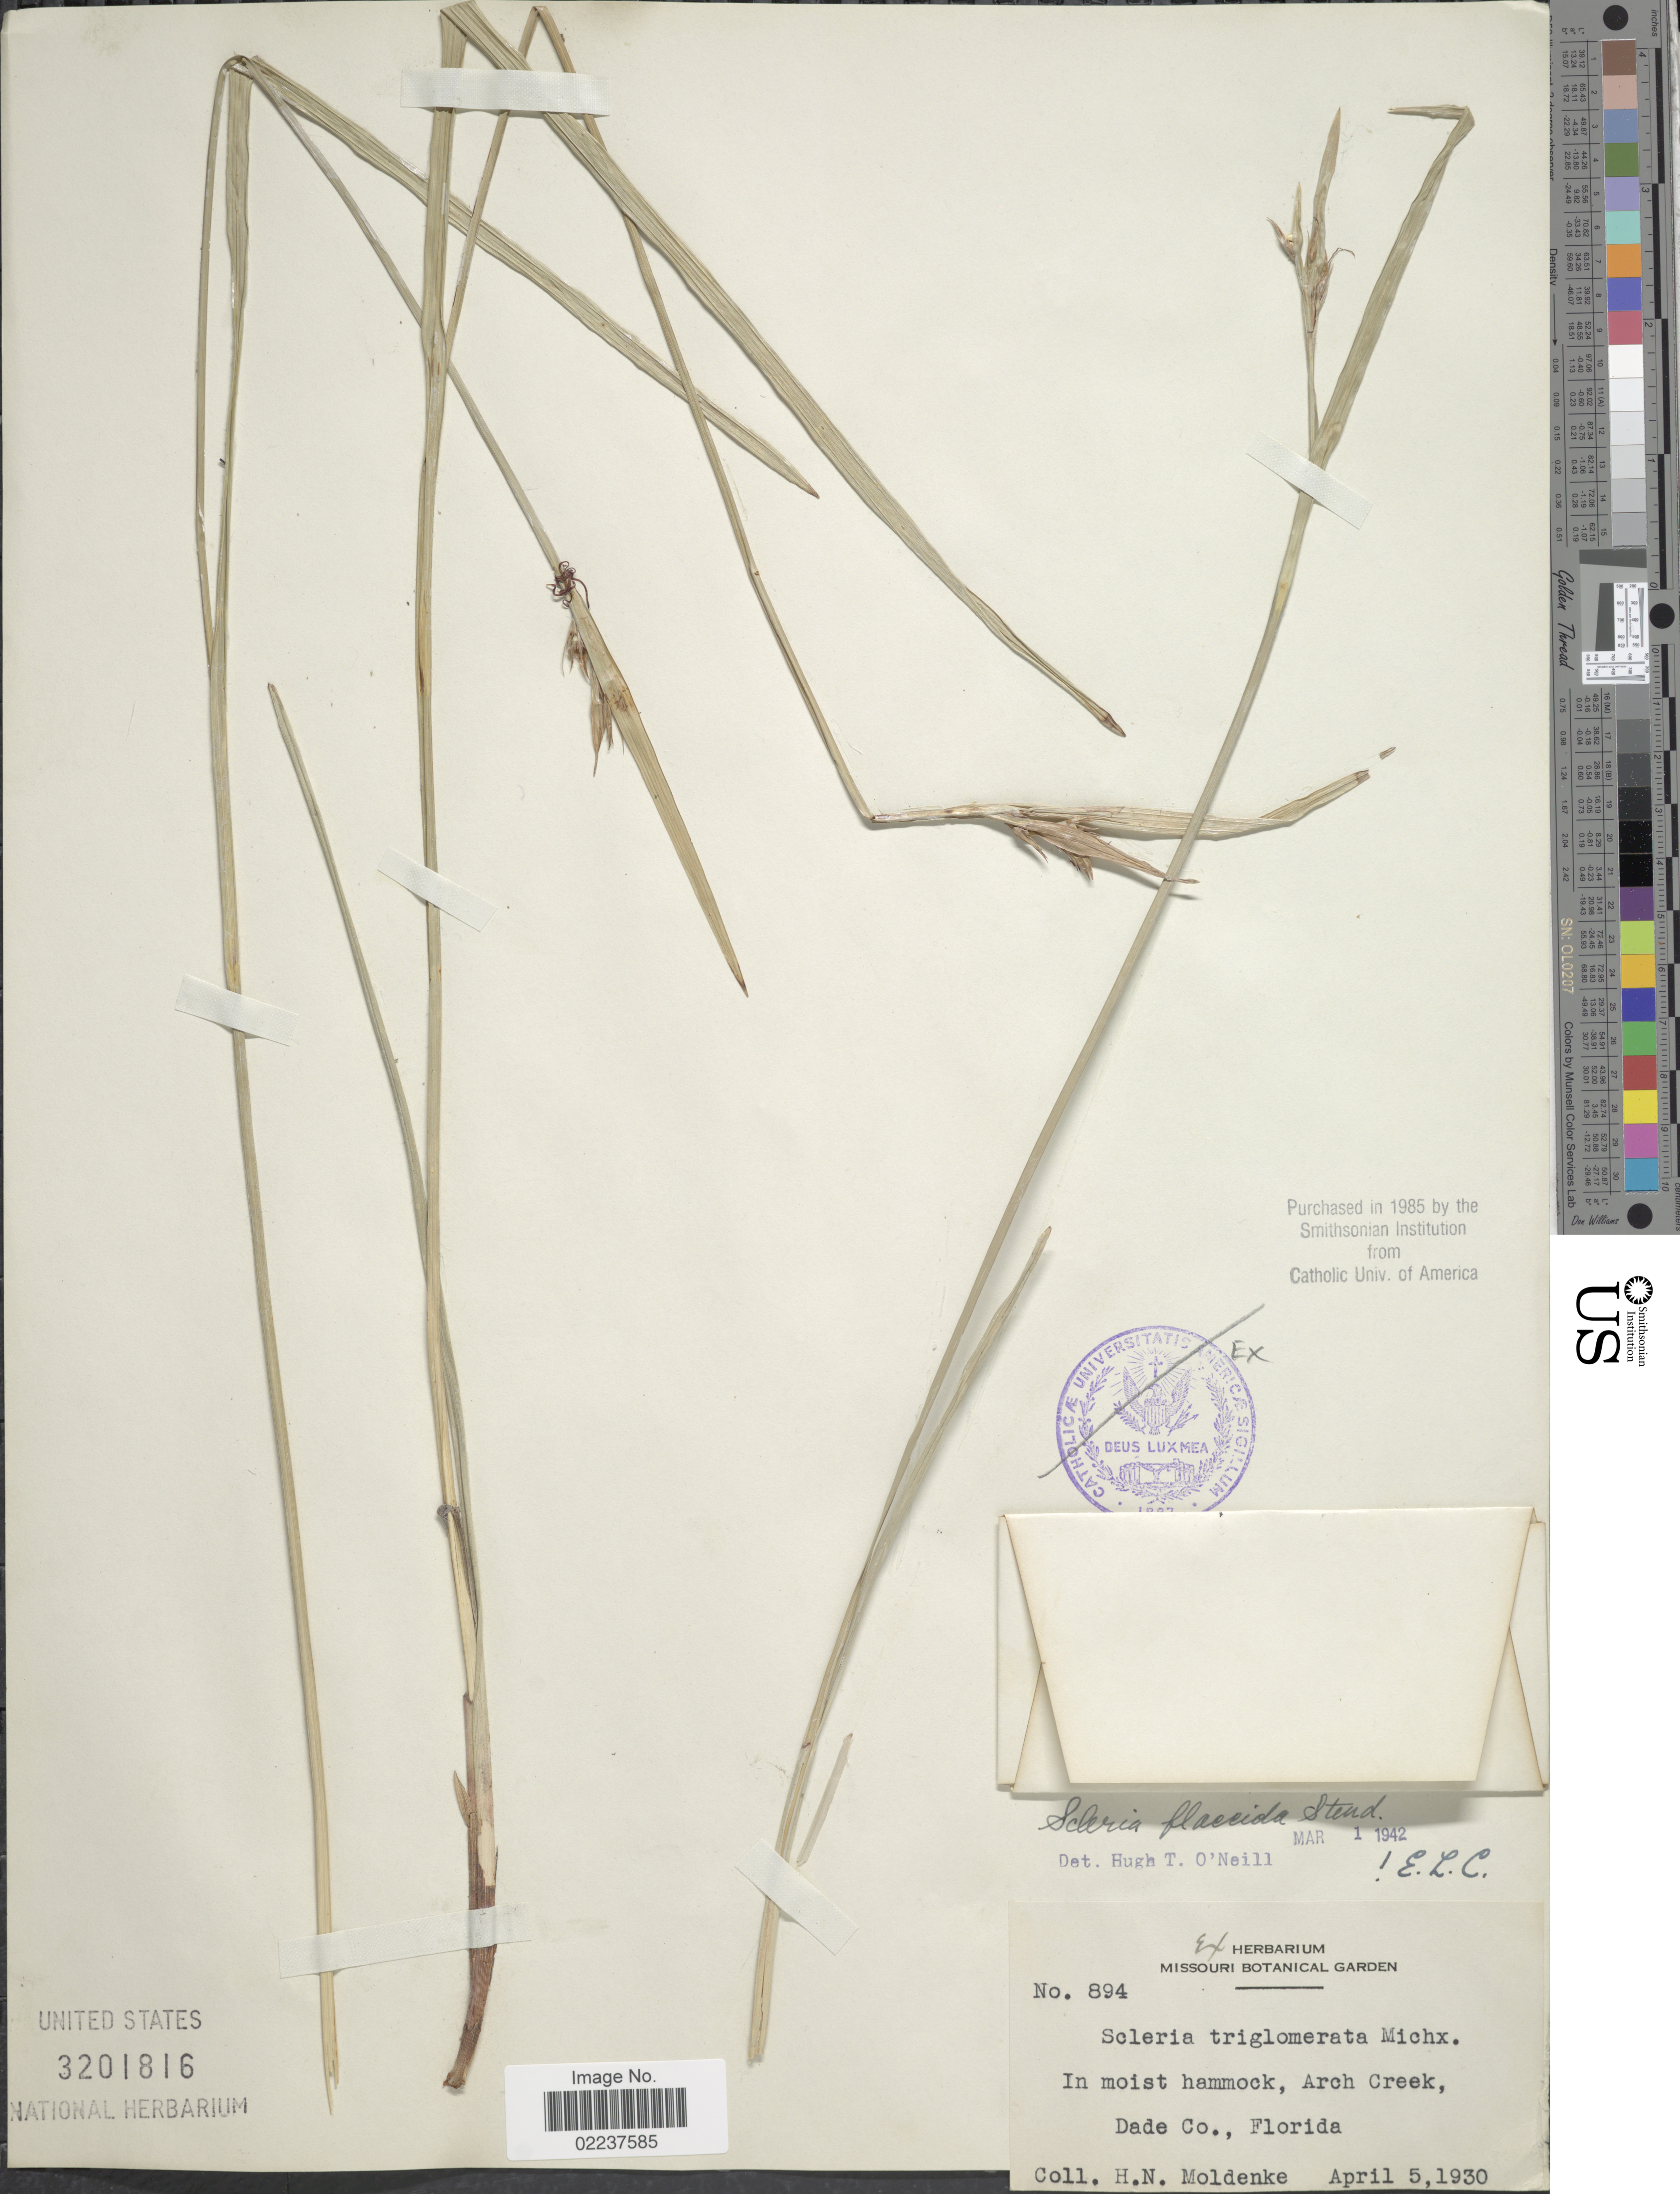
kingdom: Plantae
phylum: Tracheophyta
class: Liliopsida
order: Poales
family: Cyperaceae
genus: Scleria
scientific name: Scleria triglomerata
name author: Michx.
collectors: H. N. Moldenke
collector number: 894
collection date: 1930-04-05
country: United States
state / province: Florida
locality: In moist hammock, Arch Creek, Dade Co.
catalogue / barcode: US 3201816